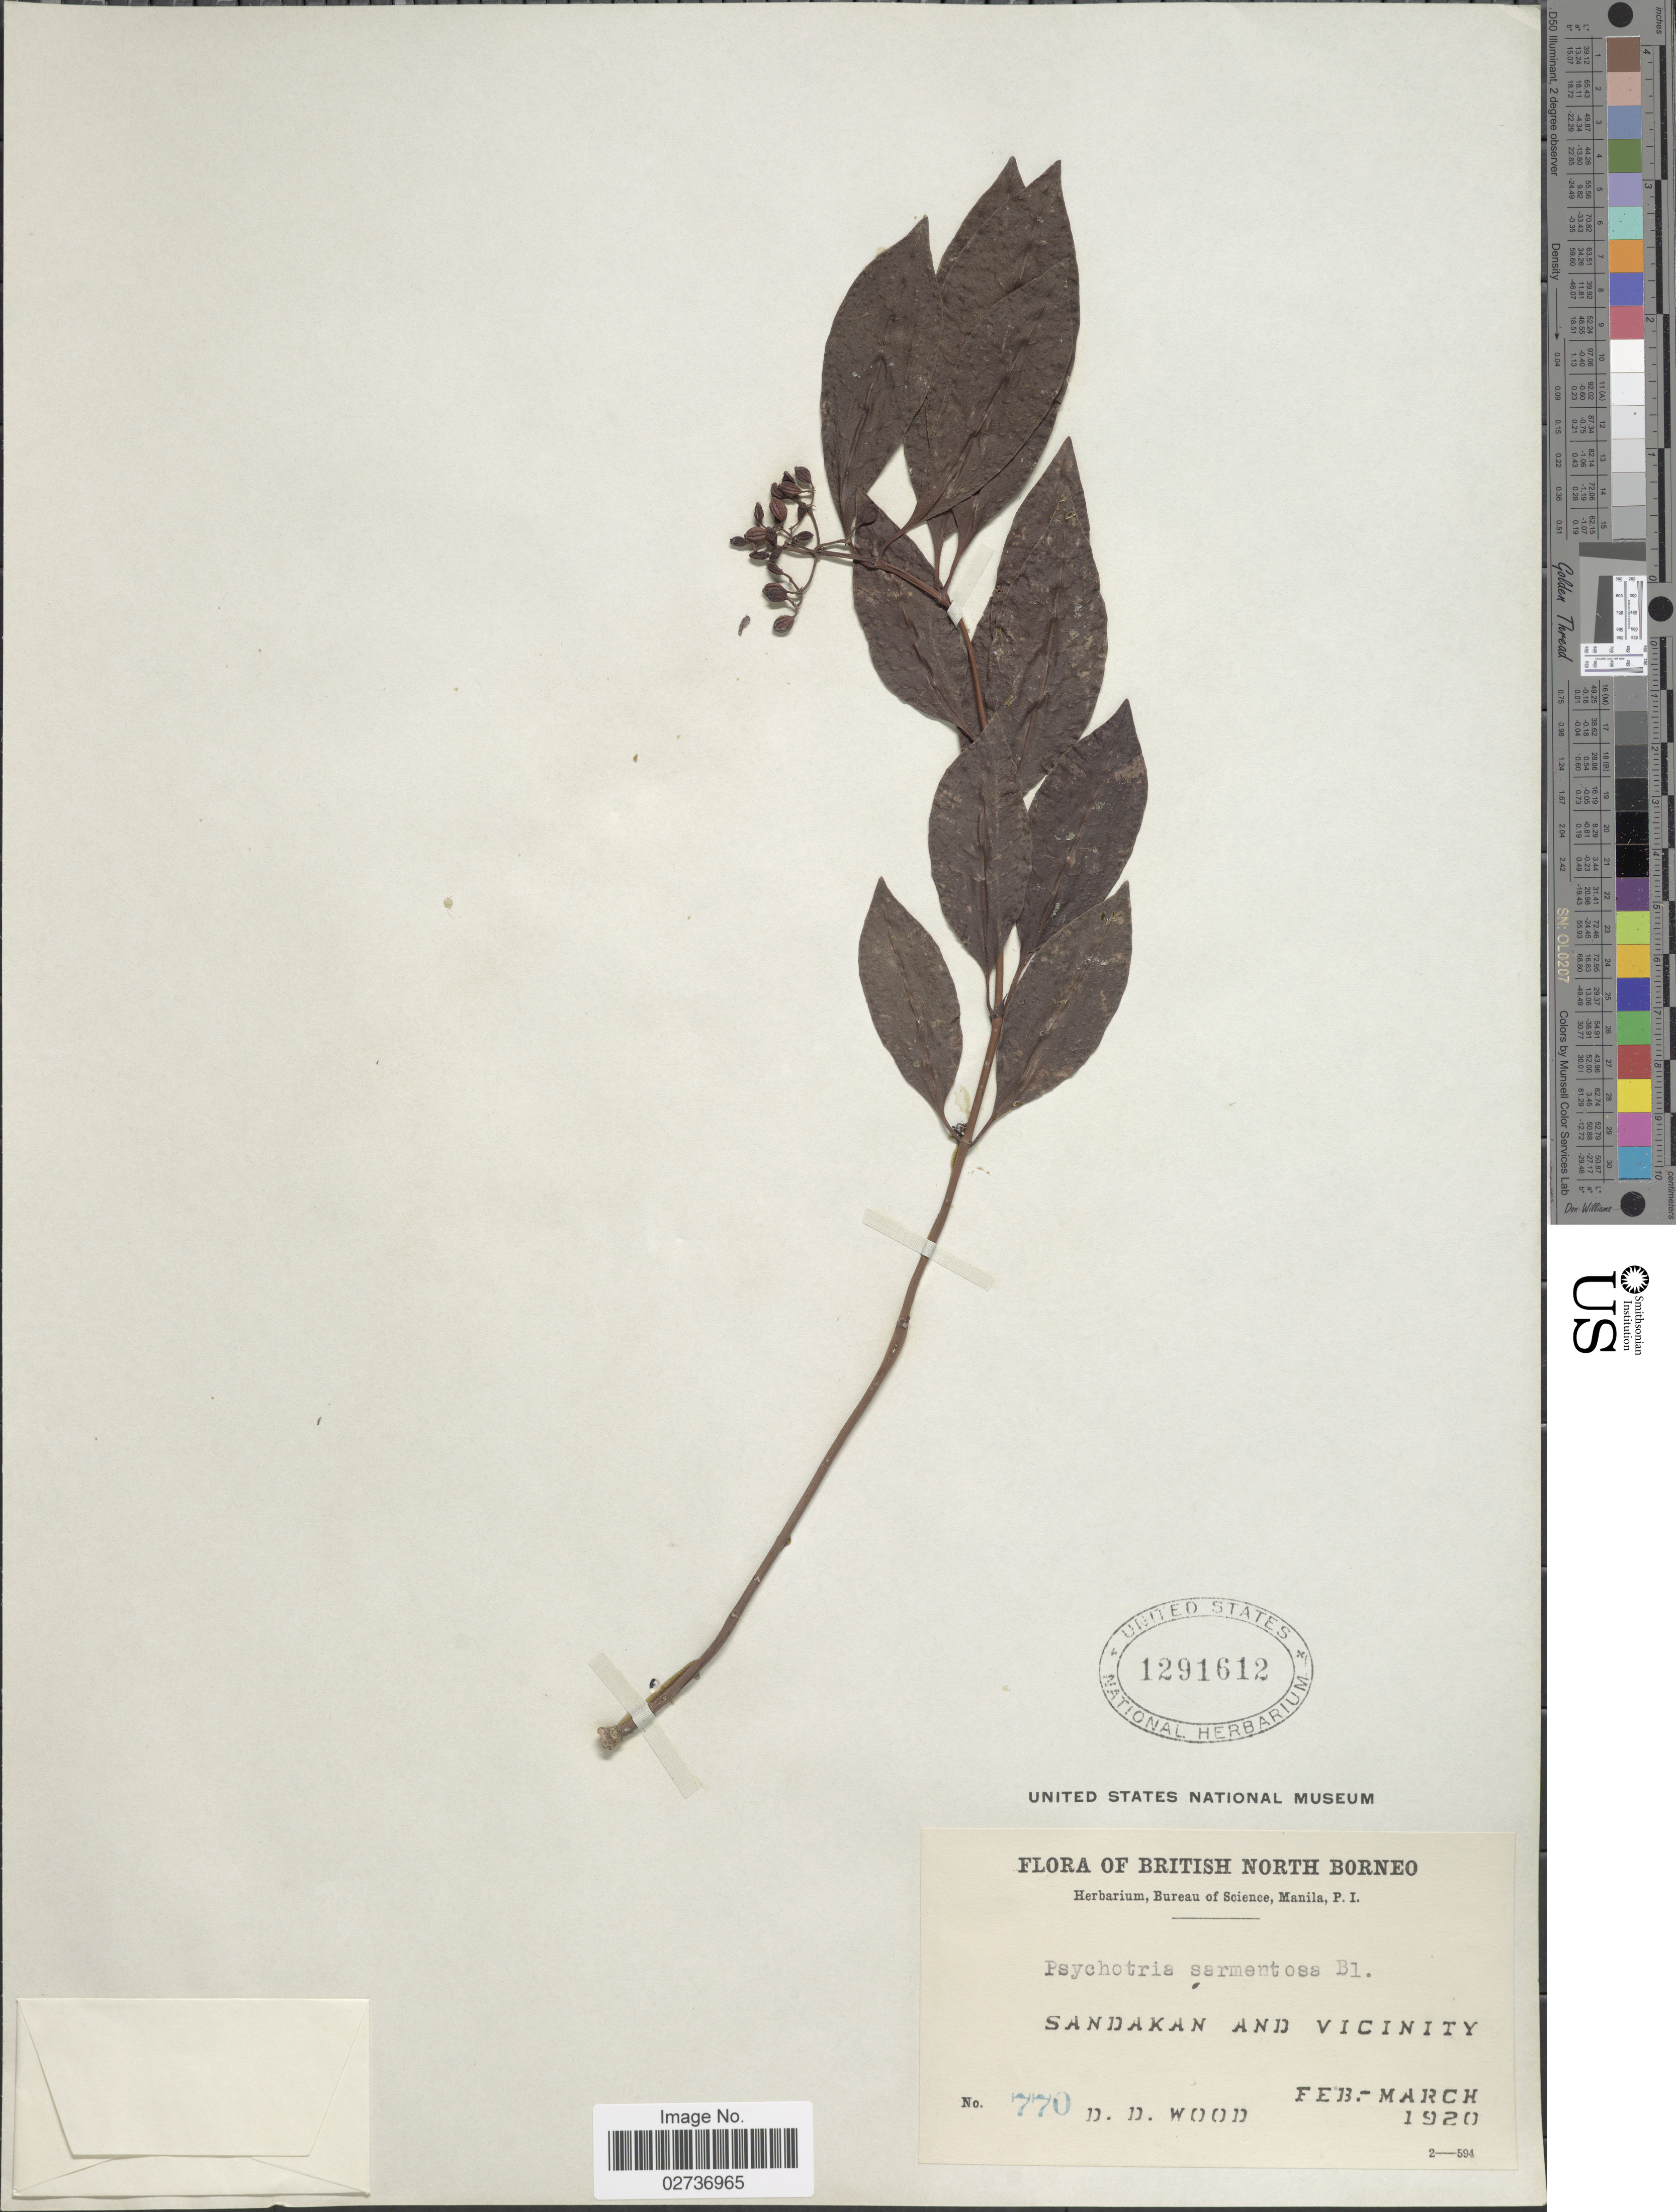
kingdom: Plantae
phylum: Tracheophyta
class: Magnoliopsida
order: Gentianales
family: Rubiaceae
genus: Psychotria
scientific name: Psychotria sarmentosa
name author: Blume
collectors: D. Wood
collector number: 770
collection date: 1920-02/1920-03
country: Malaysia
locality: British North Borneo. Sandakan and vicinity.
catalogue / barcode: US 1291612